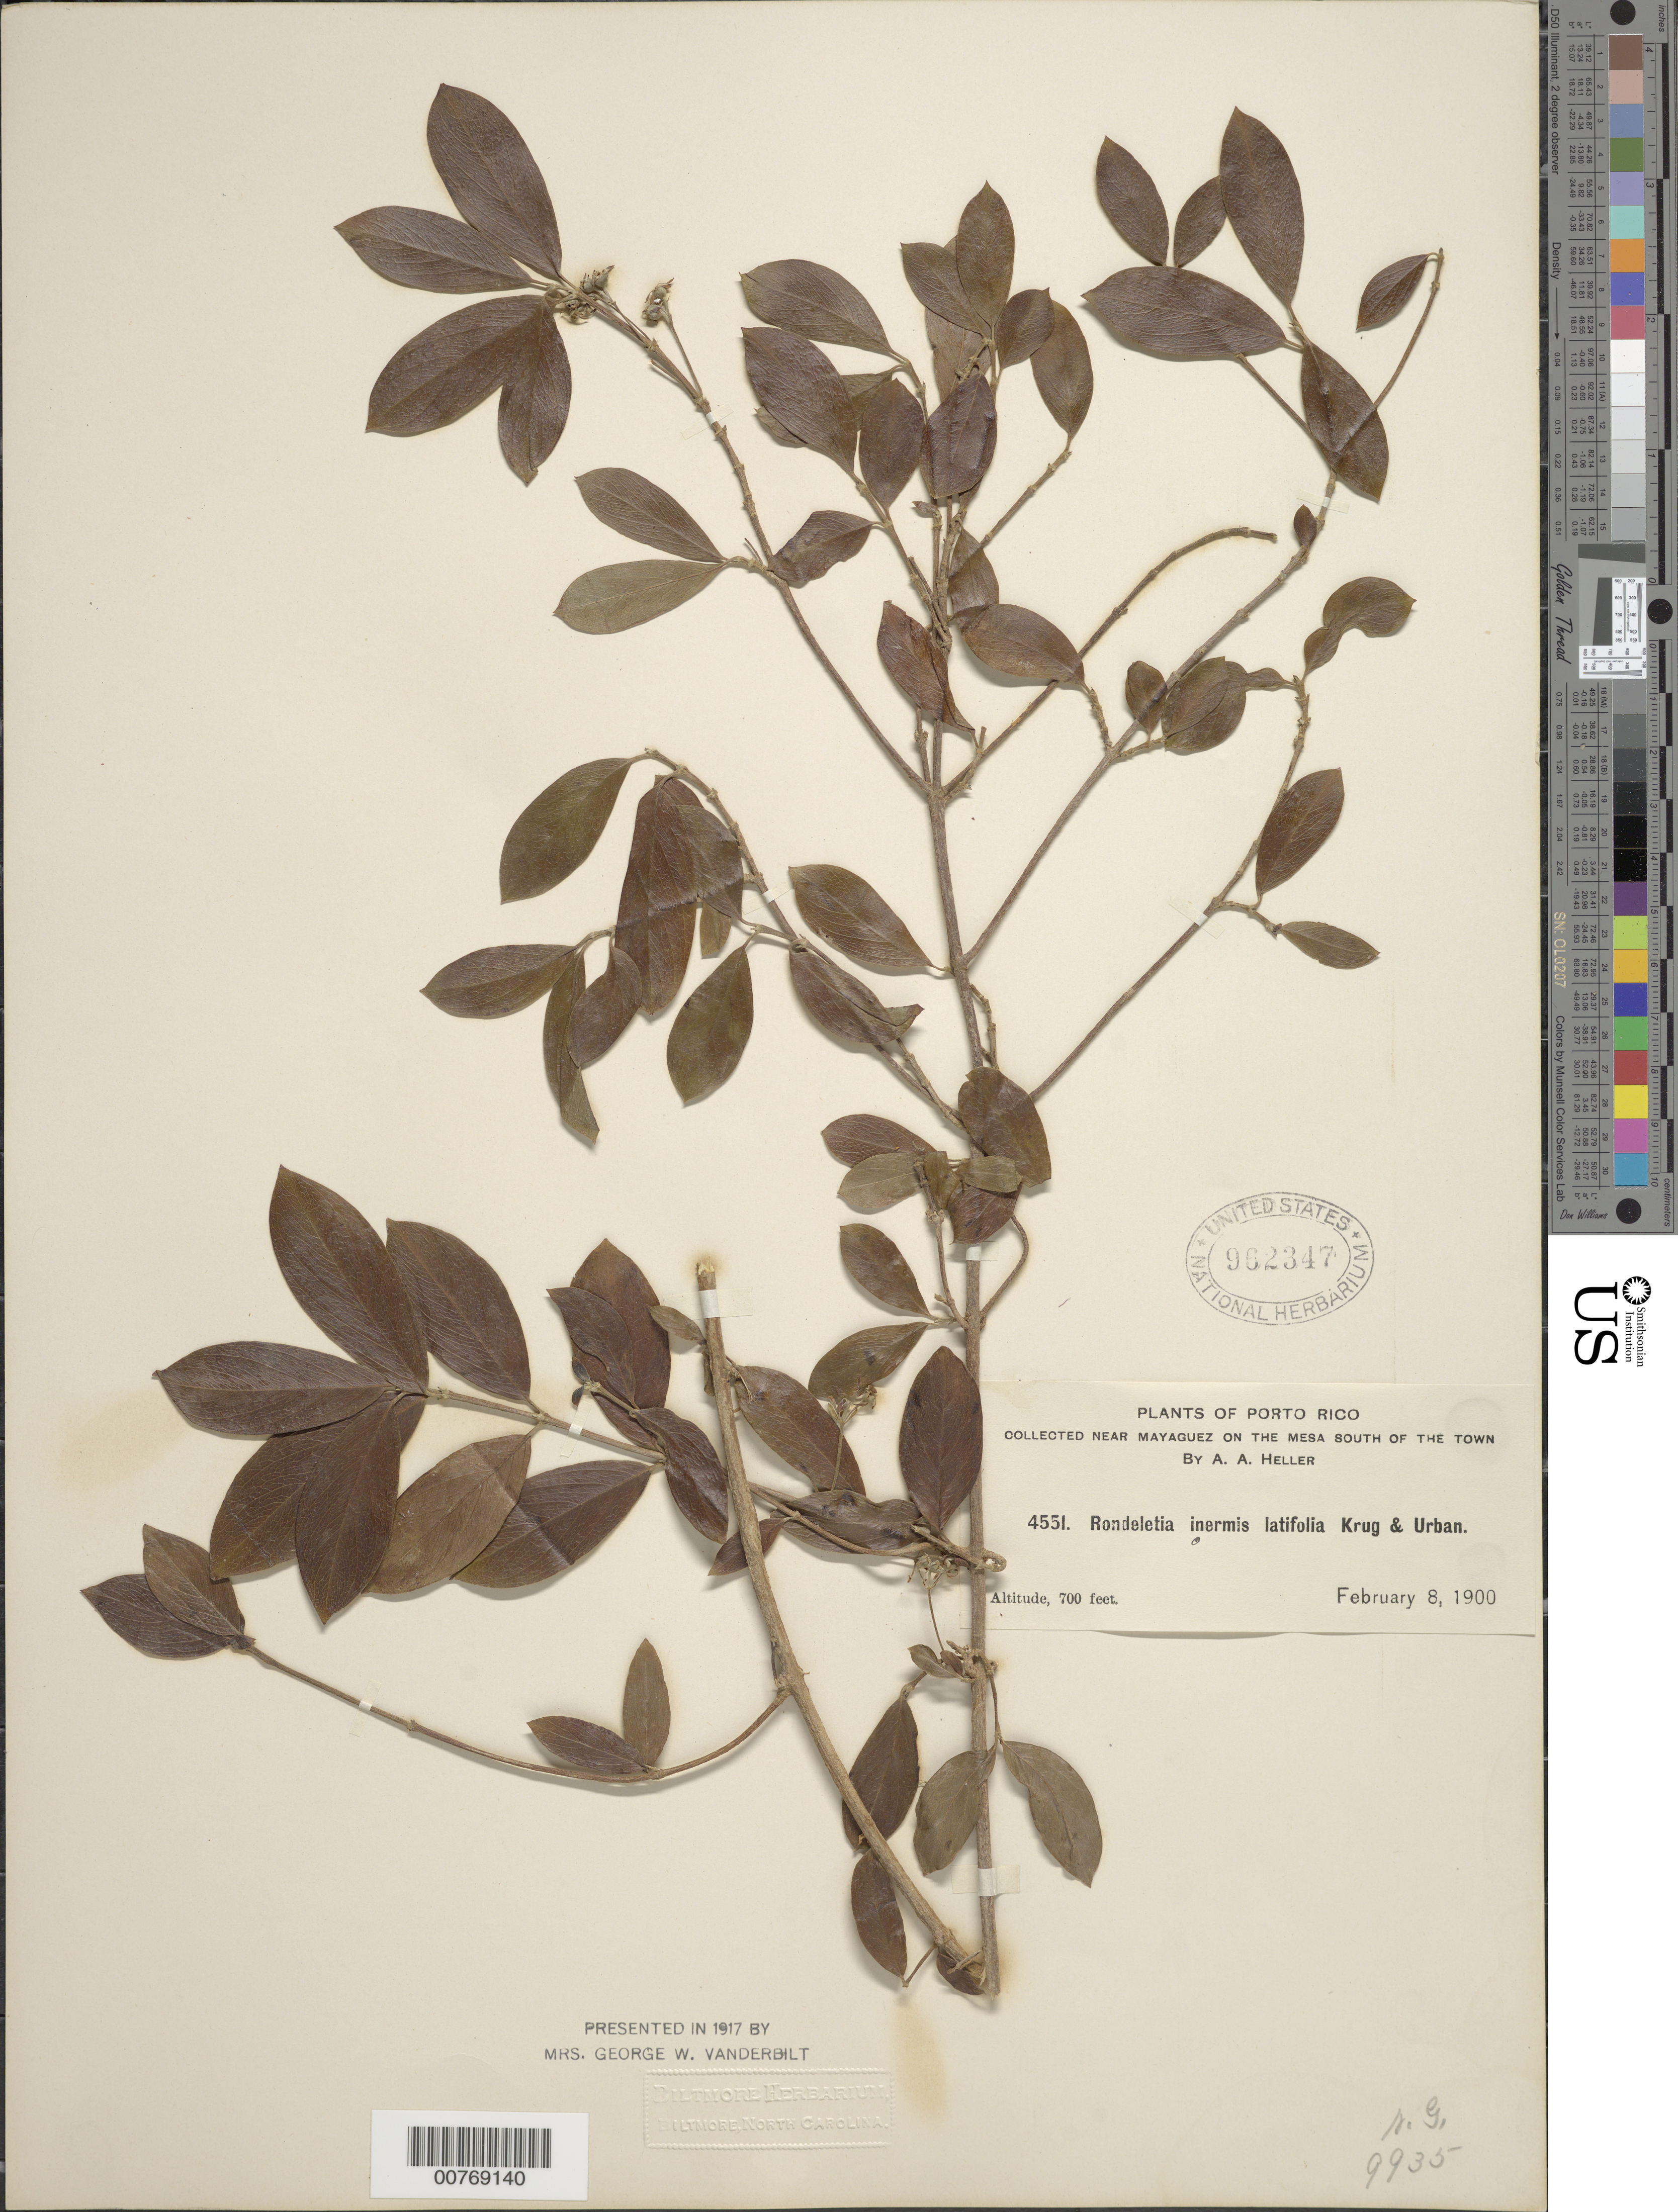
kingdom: Plantae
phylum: Tracheophyta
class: Magnoliopsida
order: Gentianales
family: Rubiaceae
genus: Rondeletia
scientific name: Rondeletia inermis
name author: (Spreng.) Krug & Urb.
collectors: A. A. Heller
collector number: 4551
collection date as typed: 08 Feb 1900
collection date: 1900-02-08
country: Puerto Rico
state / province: Mayagüez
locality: Near Mayaguez on the Mesa south of the town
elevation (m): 213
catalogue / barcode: US 962347